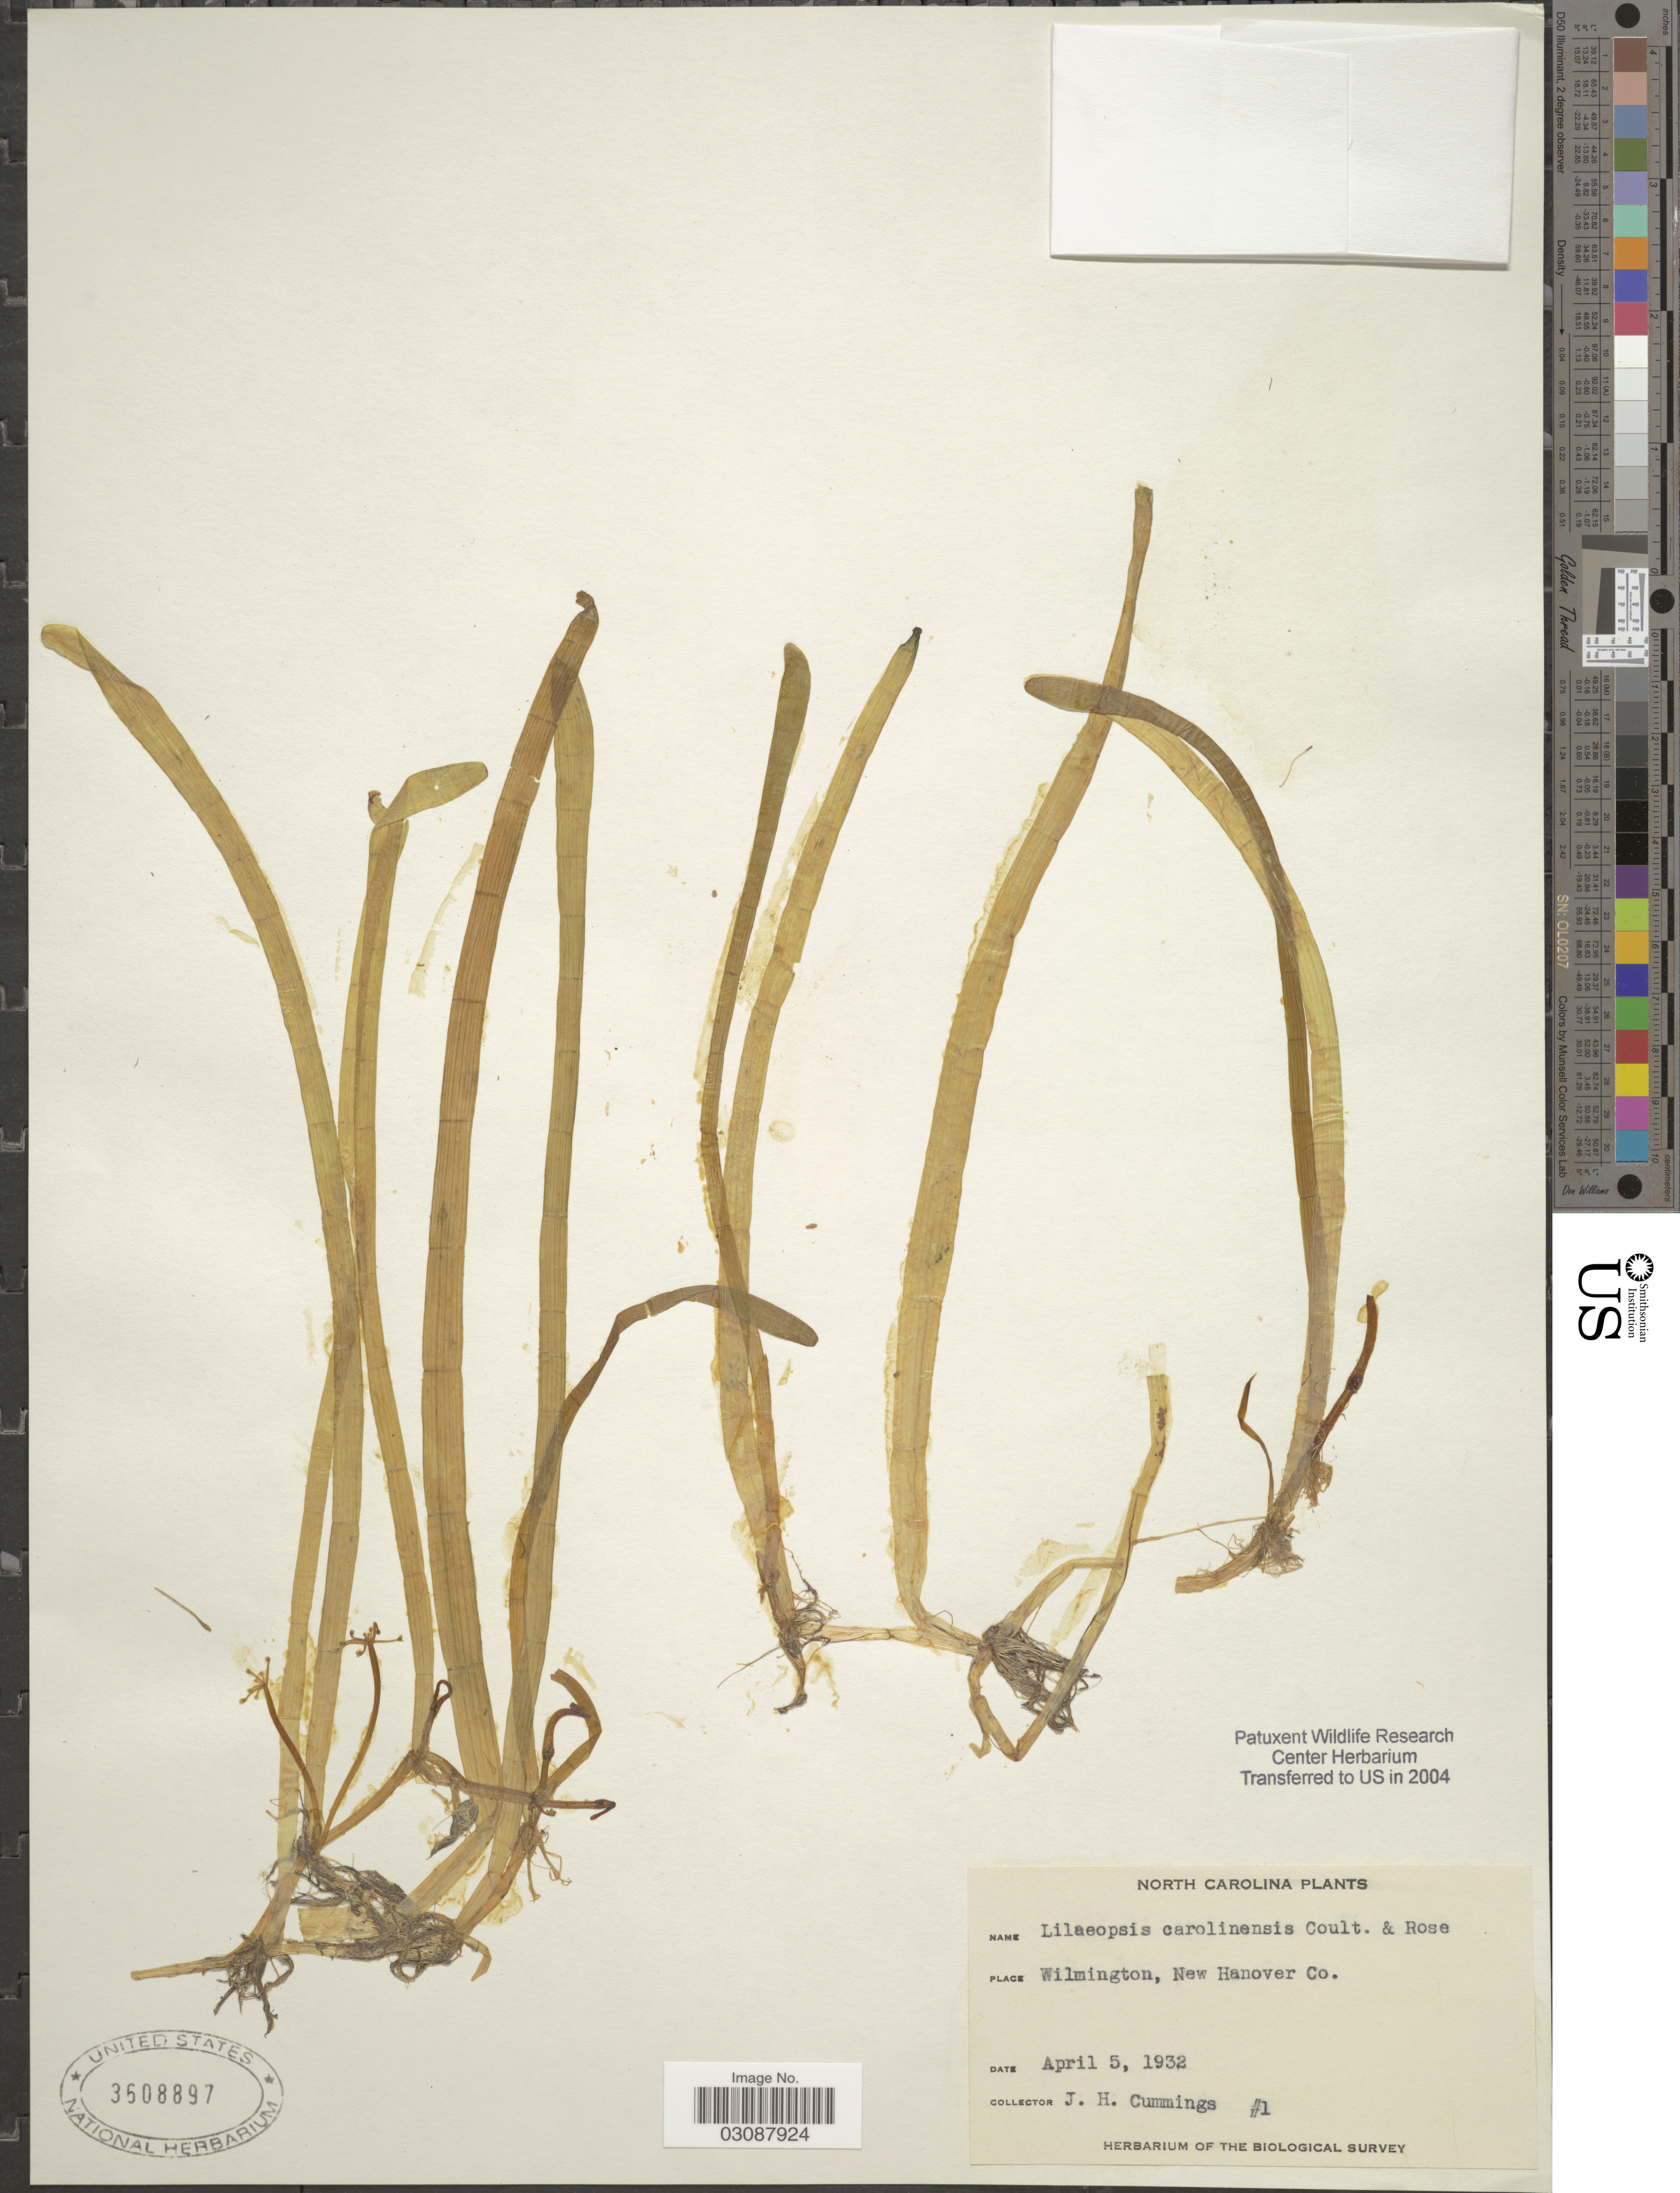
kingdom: Plantae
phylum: Tracheophyta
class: Magnoliopsida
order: Apiales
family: Apiaceae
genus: Lilaeopsis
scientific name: Lilaeopsis carolinensis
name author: J.M. Coult. & Rose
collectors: J. Cummings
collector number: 1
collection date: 1932-04-05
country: United States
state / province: North Carolina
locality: Wlmington, New Hanover Co.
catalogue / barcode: US 3608897